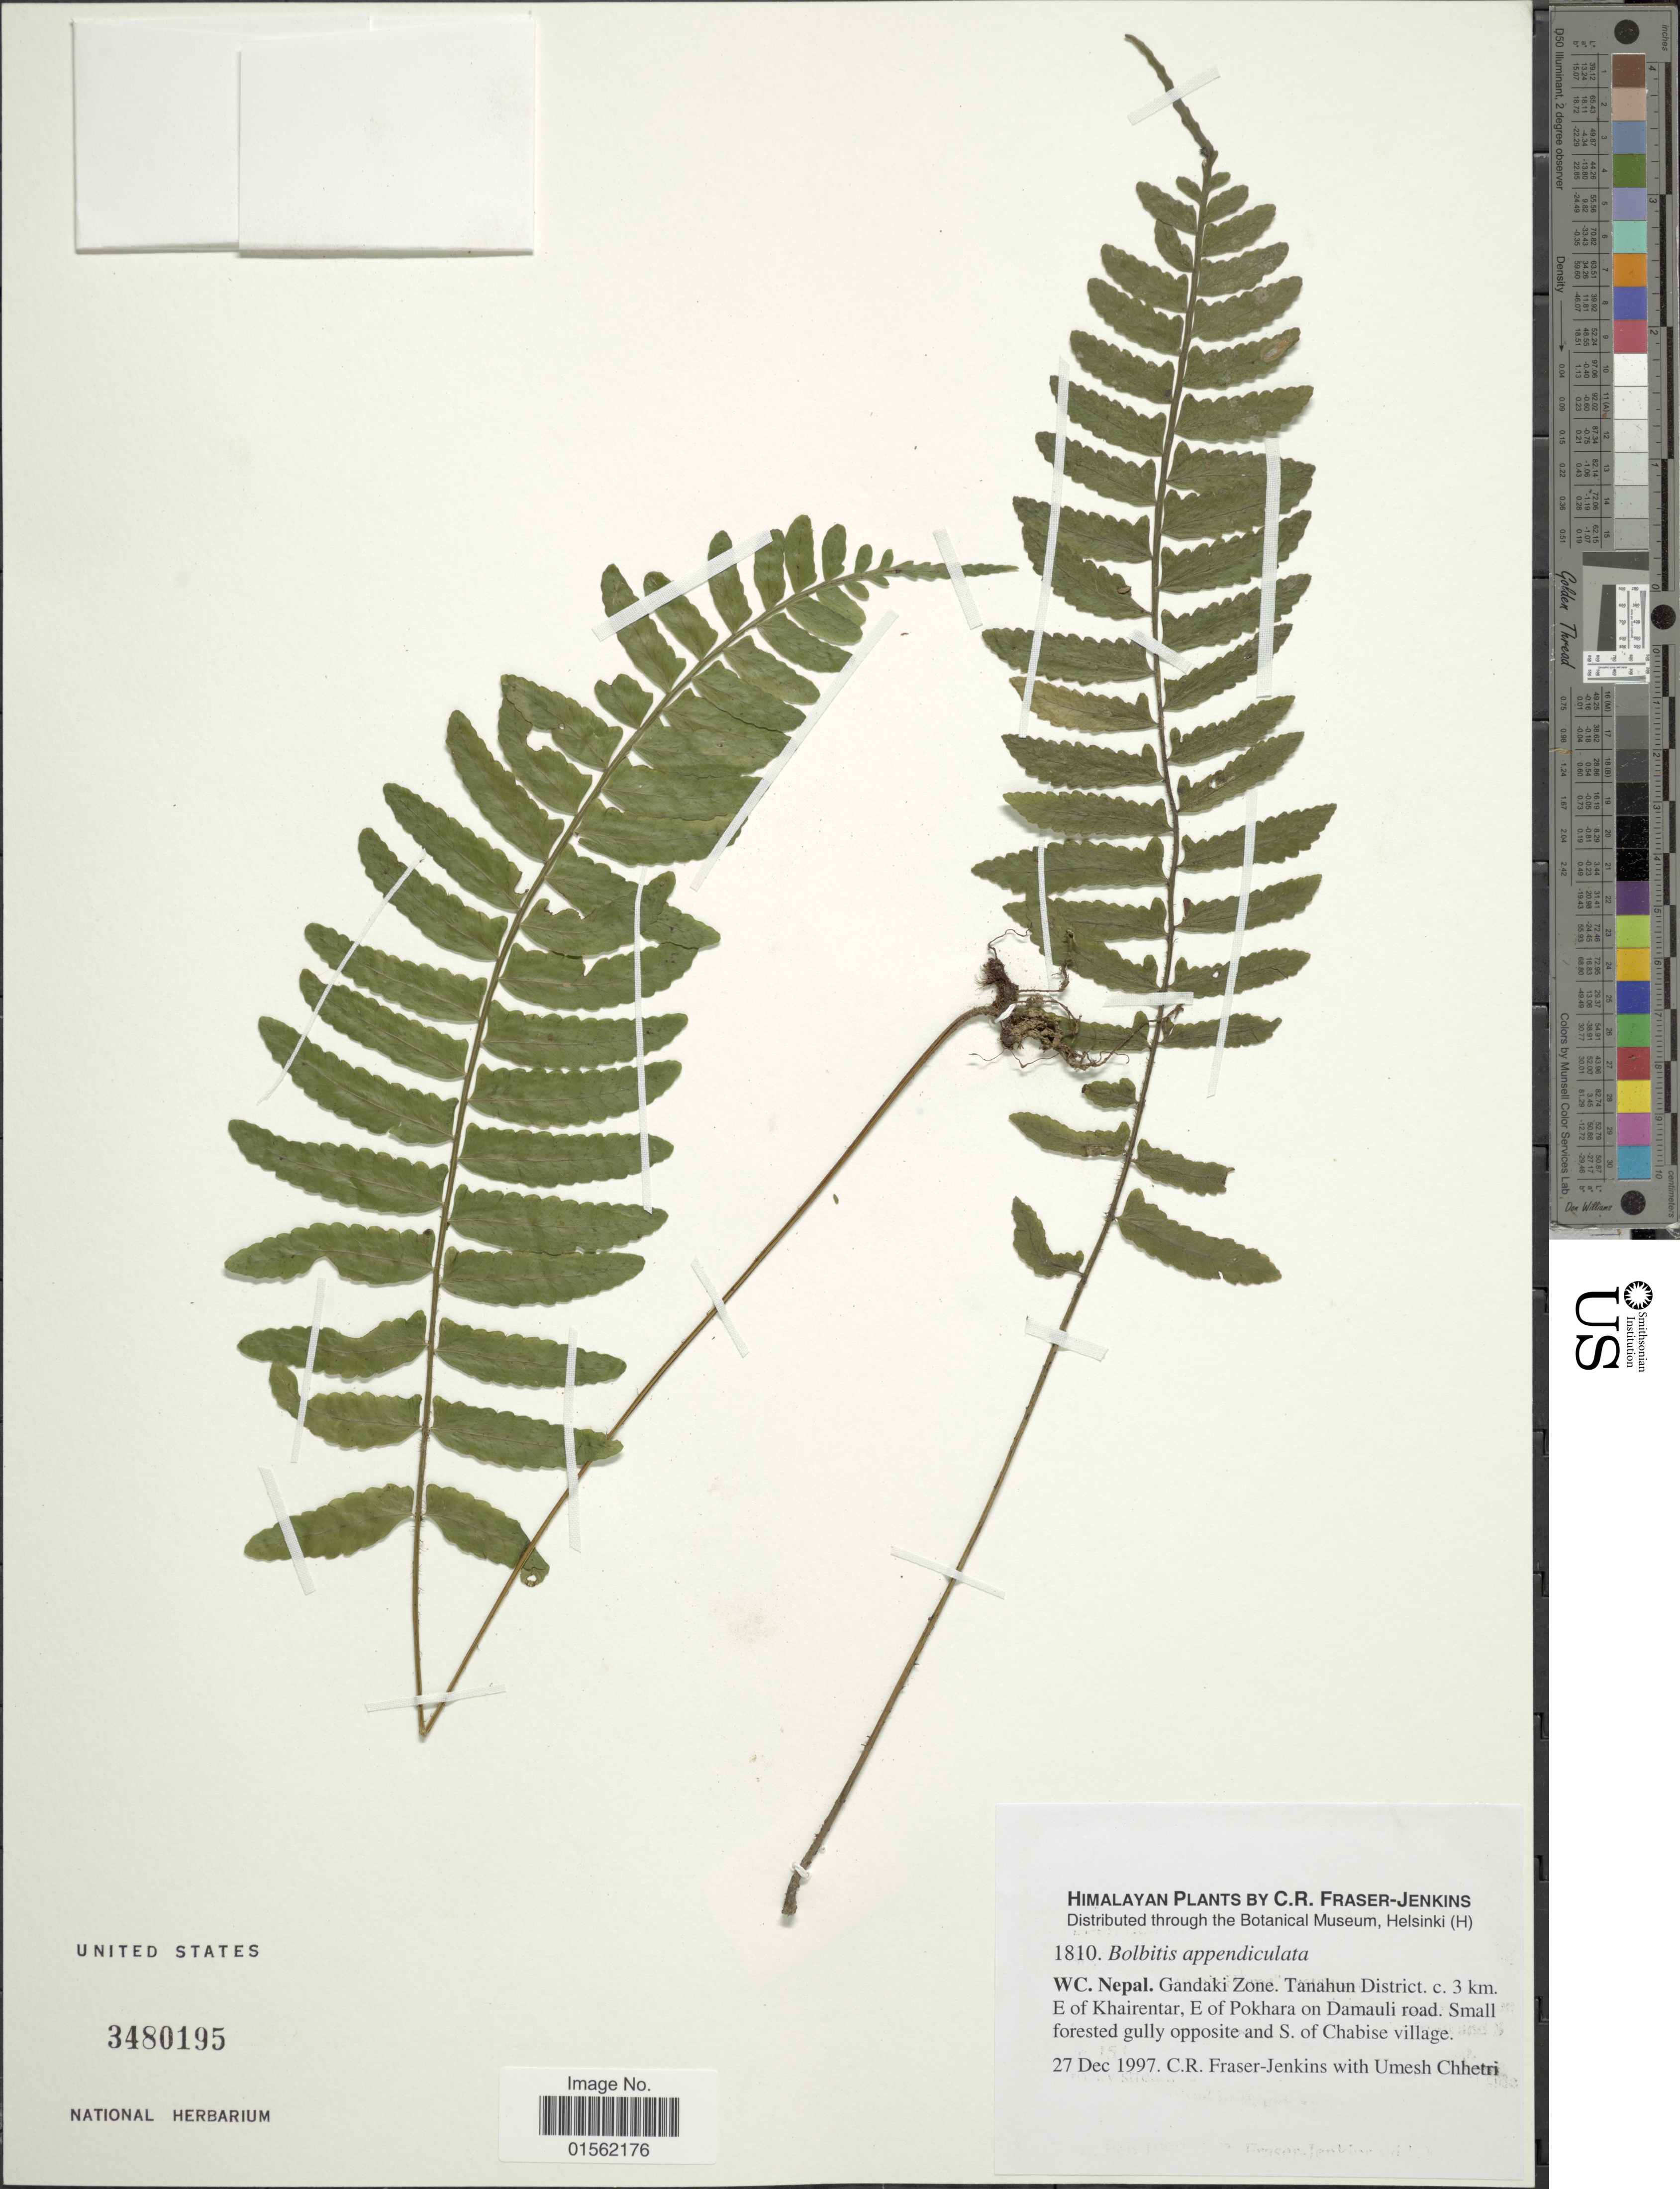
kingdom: Plantae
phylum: Tracheophyta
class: Polypodiopsida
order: Polypodiales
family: Dryopteridaceae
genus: Bolbitis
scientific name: Bolbitis appendiculata var. appendiculata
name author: (Willd.) K. Iwats.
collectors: C. R. Fraser-Jenkins & U. Chhetri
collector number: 1810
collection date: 1997-12-27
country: Nepal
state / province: Gandaki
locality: Himalaya, WC. Nepal, Gandaki Zone, tanahun District. c. 3 km. E of Khairentar, E of Pokhara on Damauli road, small forested gully opposite and S. of Chabise village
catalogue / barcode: US 3480195